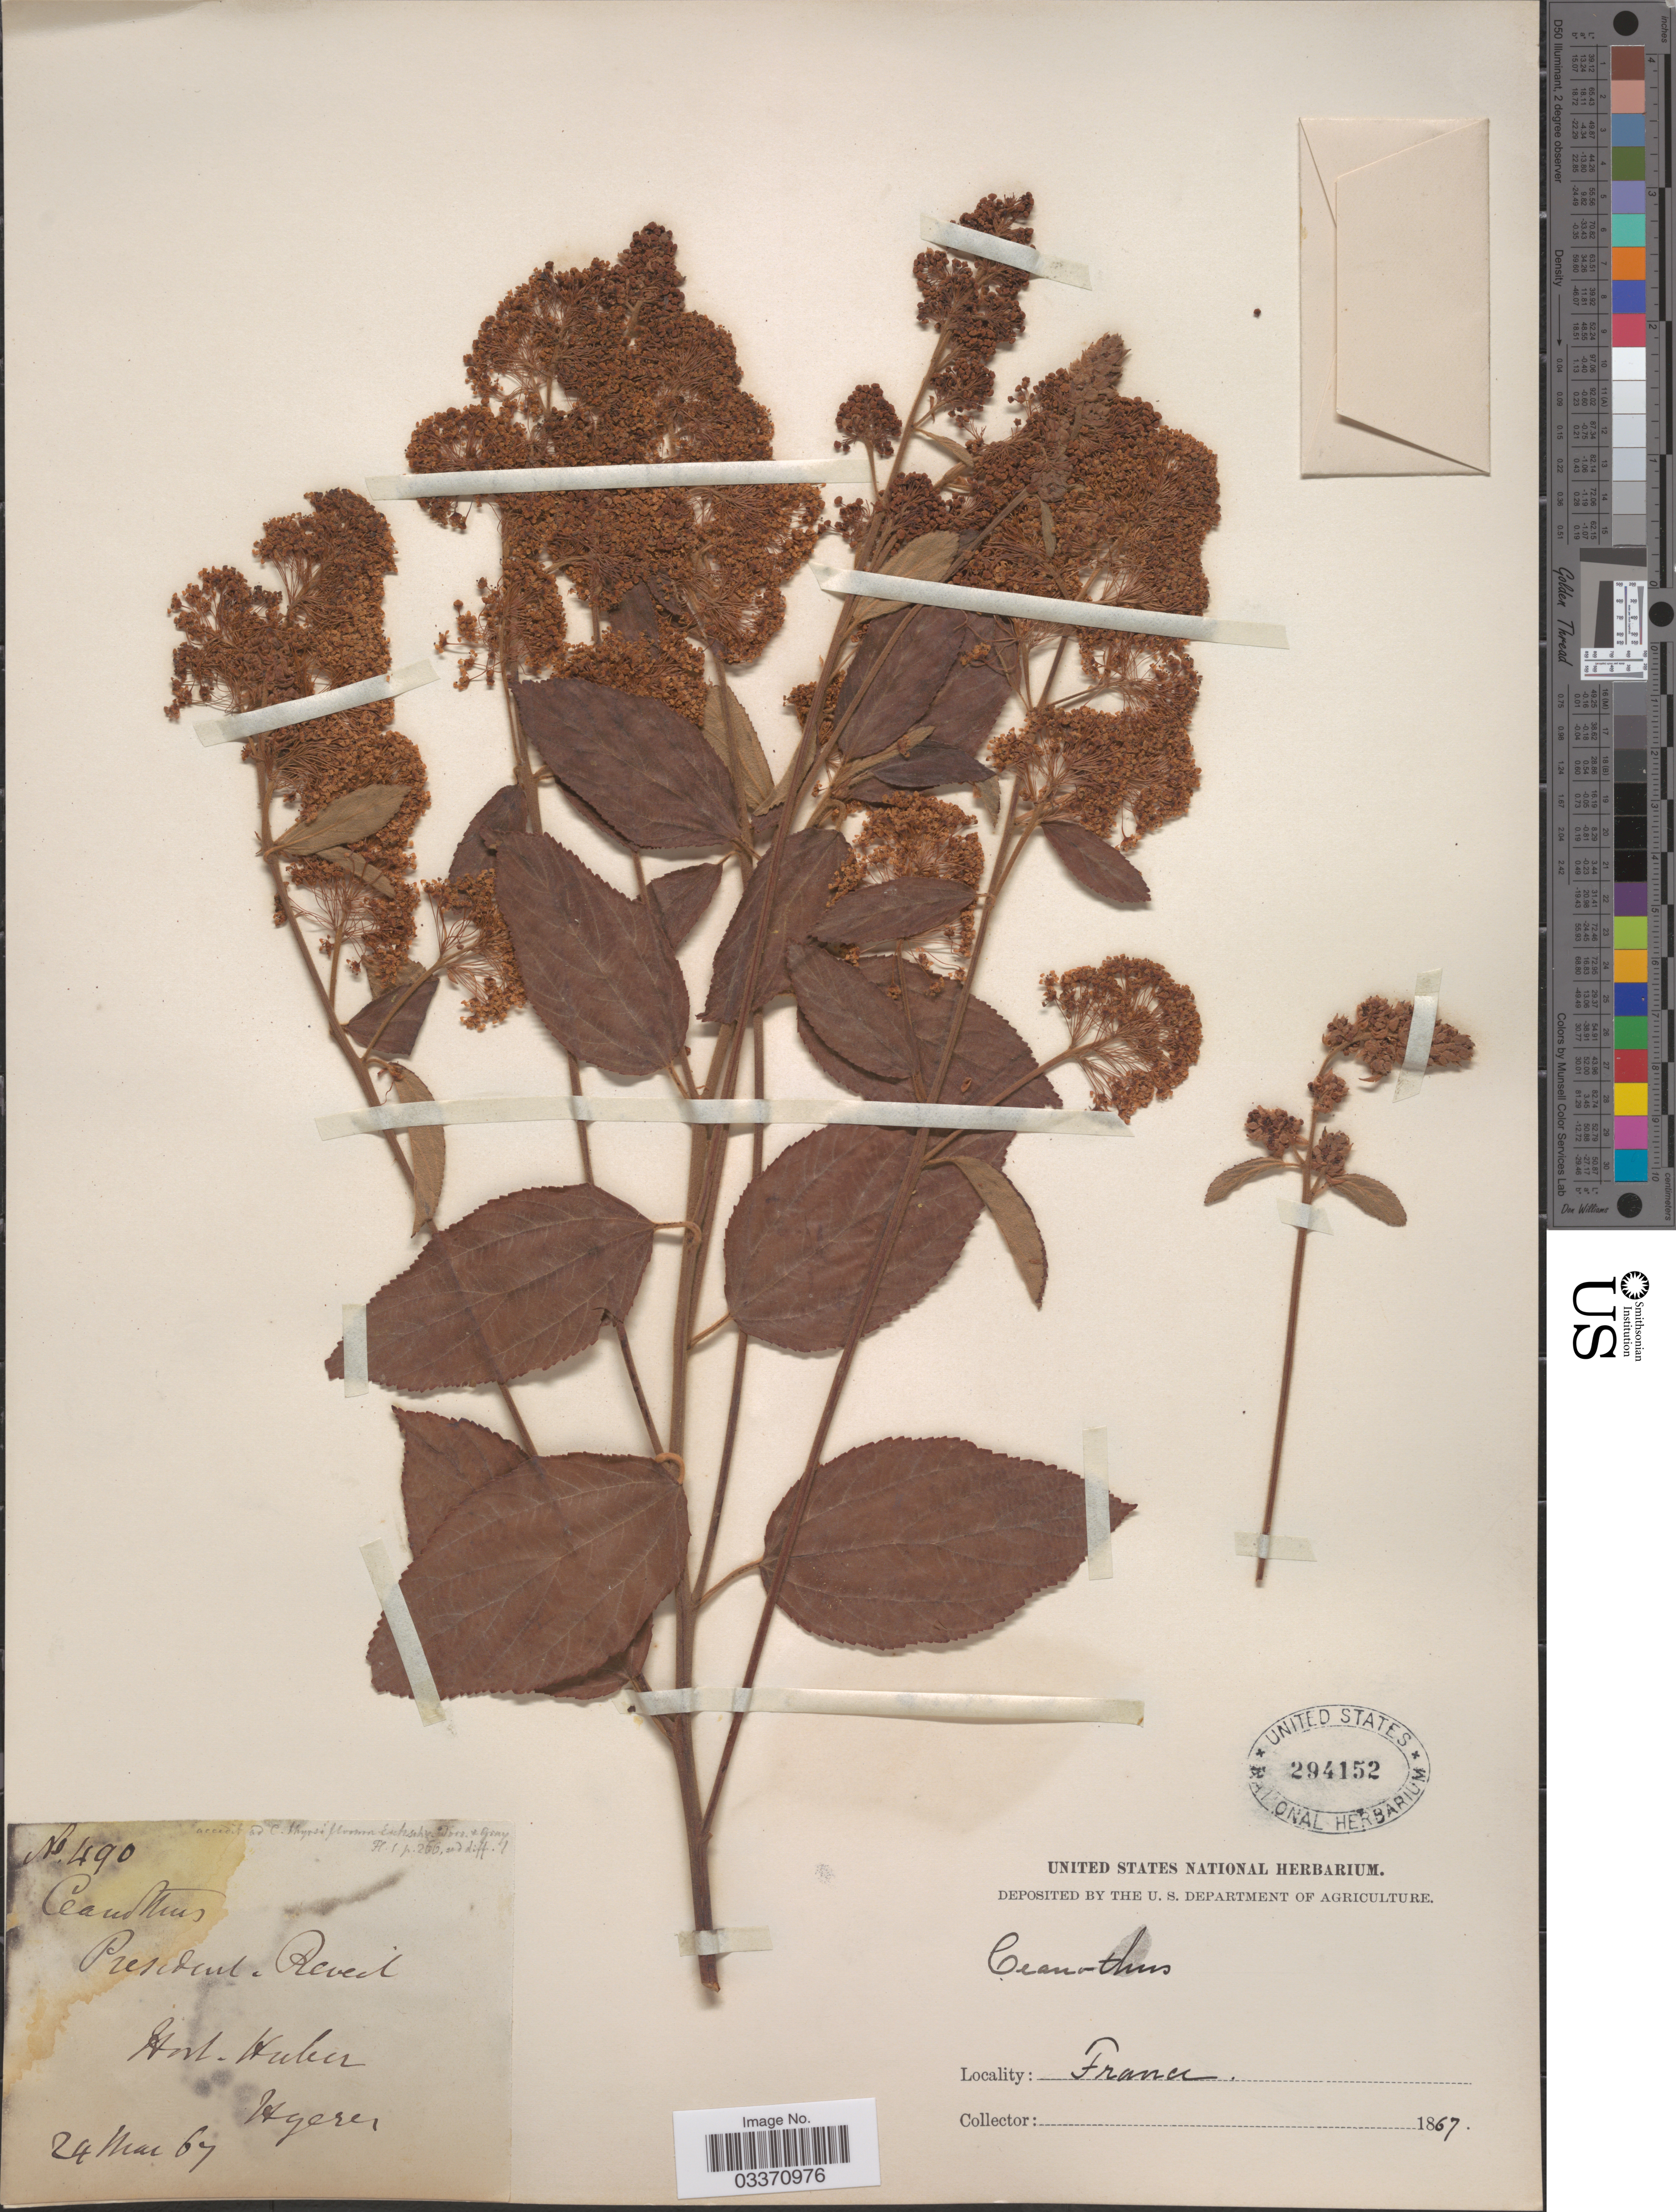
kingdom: Plantae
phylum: Tracheophyta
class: Magnoliopsida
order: Rosales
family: Rhamnaceae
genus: Ceanothus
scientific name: Ceanothus sp.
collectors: Hort. Huber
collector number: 490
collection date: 1867-03-24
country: France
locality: Hyeres.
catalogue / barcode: US 294152